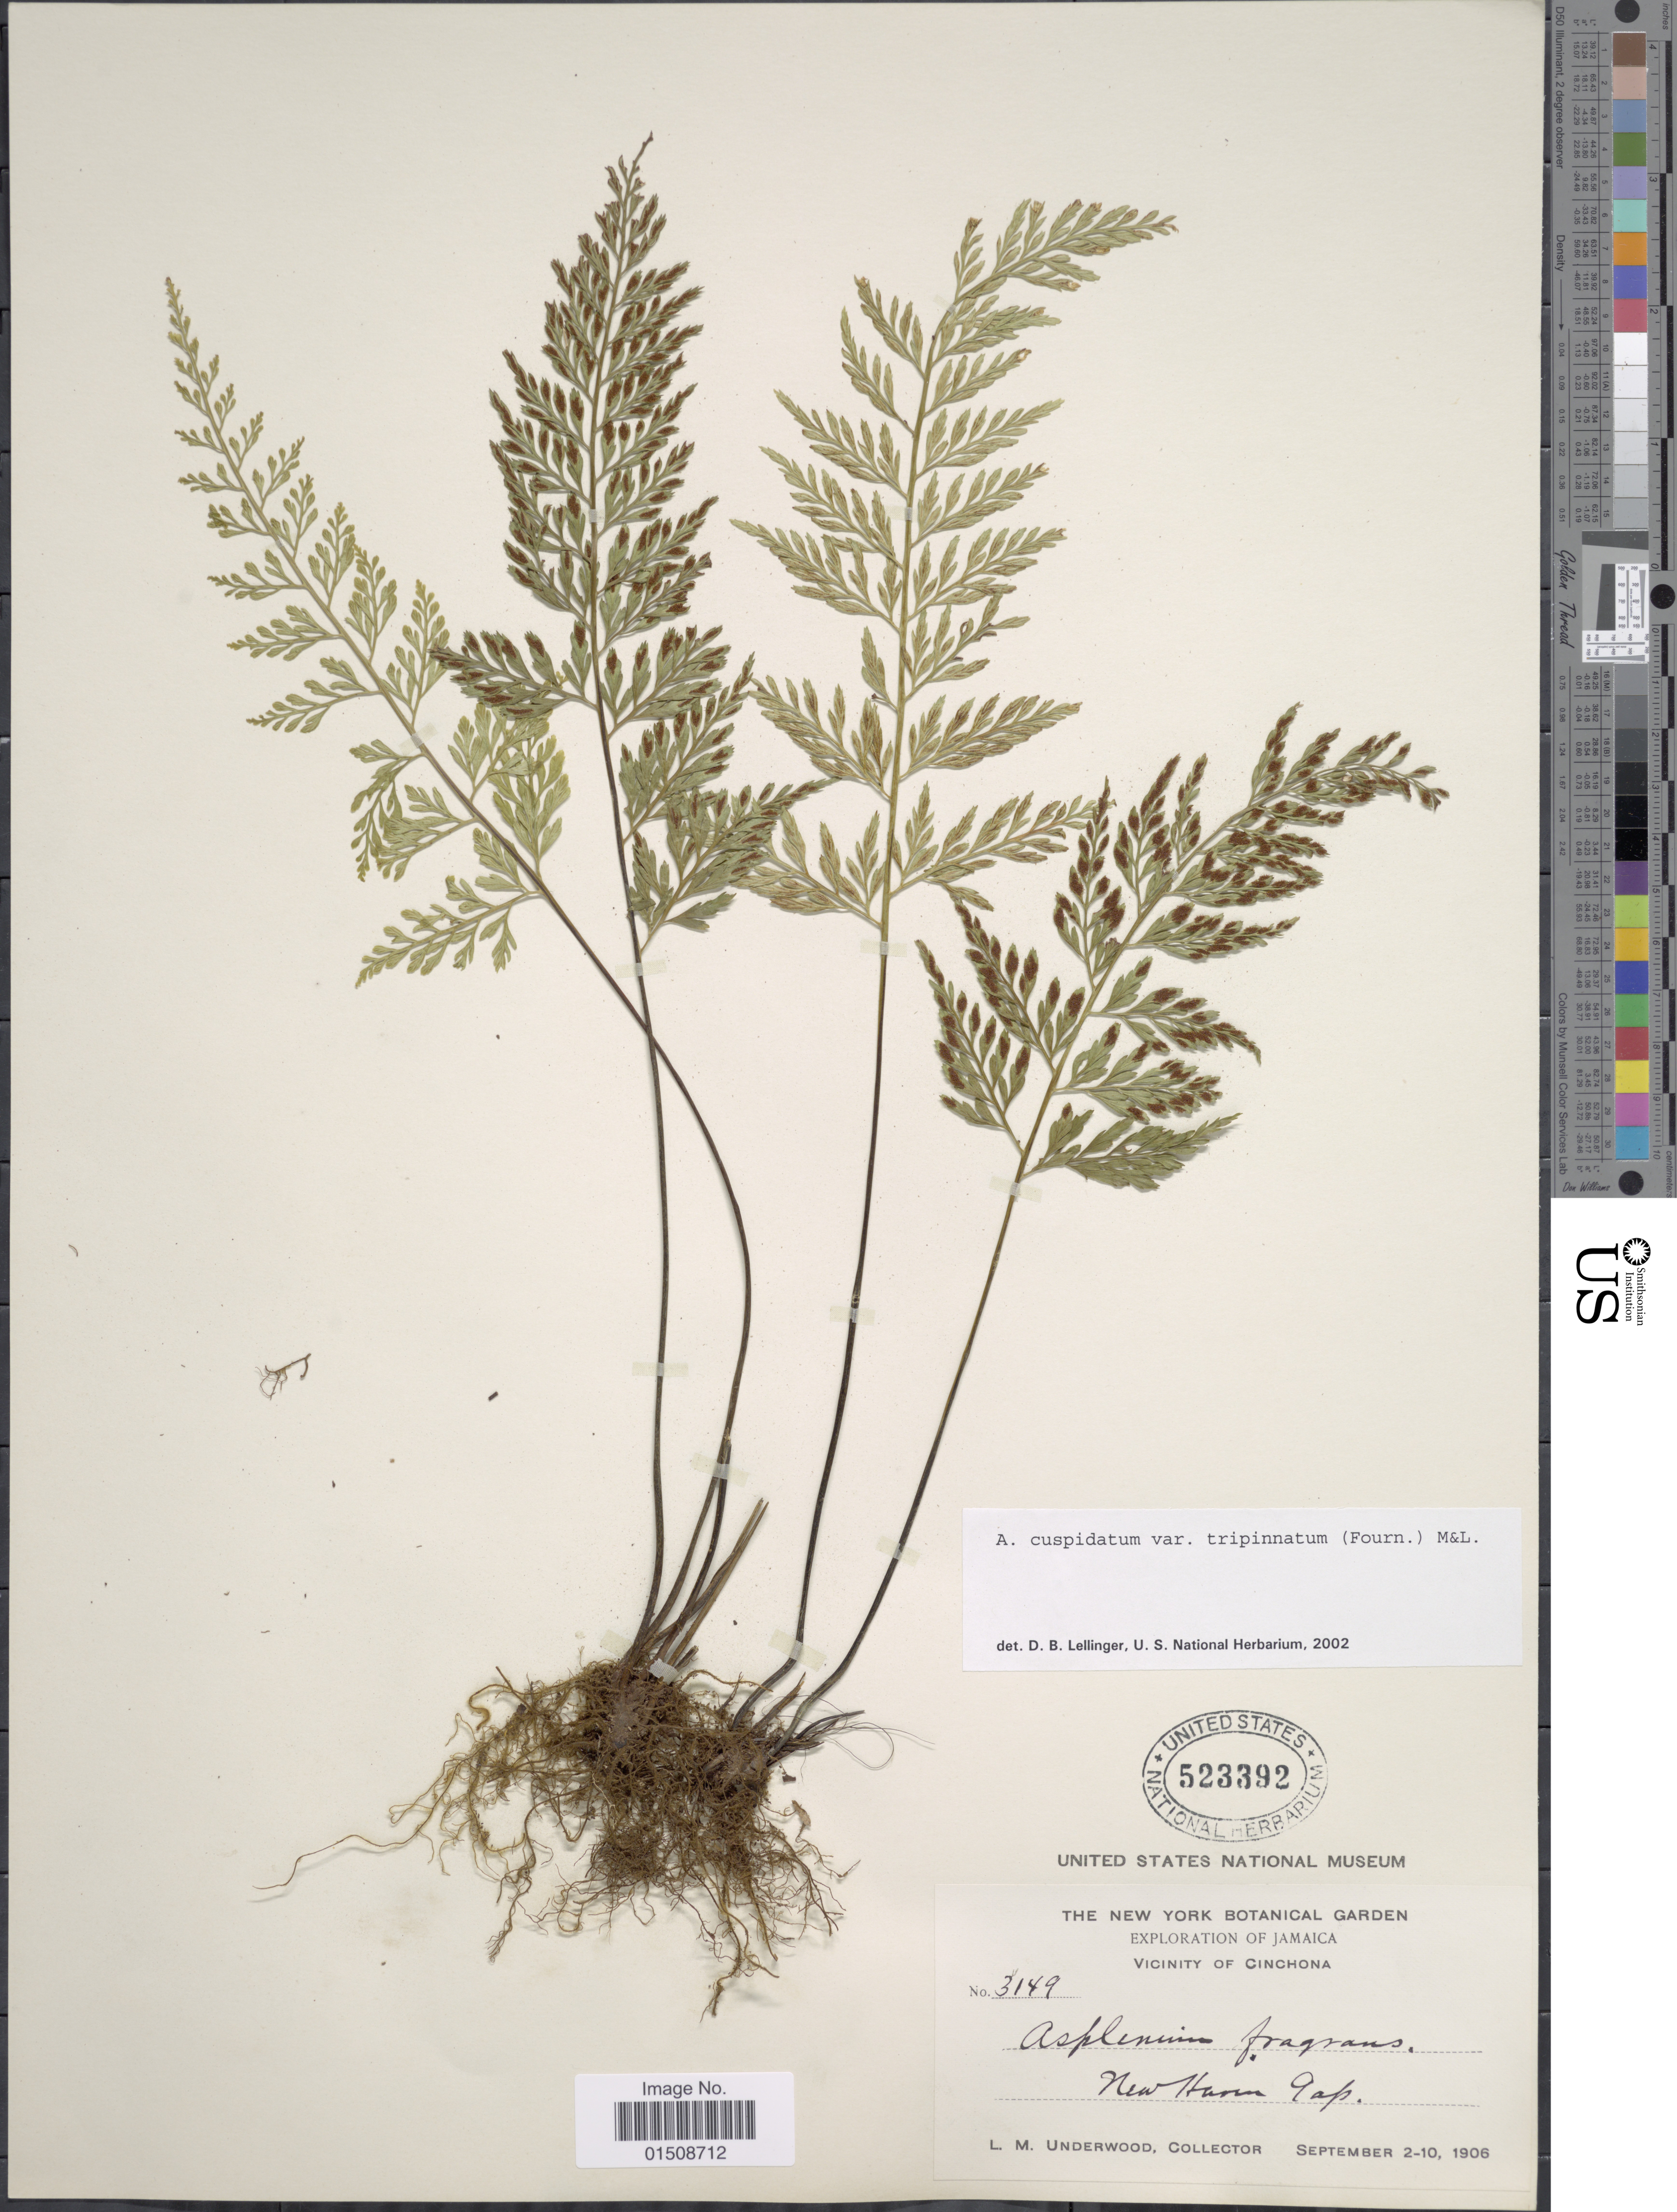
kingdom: Plantae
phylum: Tracheophyta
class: Polypodiopsida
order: Polypodiales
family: Aspleniaceae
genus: Asplenium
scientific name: Asplenium cuspidatum var. tripinnatum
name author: (E. Fourn.) C.V. Morton & Lellinger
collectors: L. M. Underwood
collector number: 3149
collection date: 1906-09-02/1906-09-10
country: Jamaica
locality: Vicinity of Cinchona. New Haven Gap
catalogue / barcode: US 523392